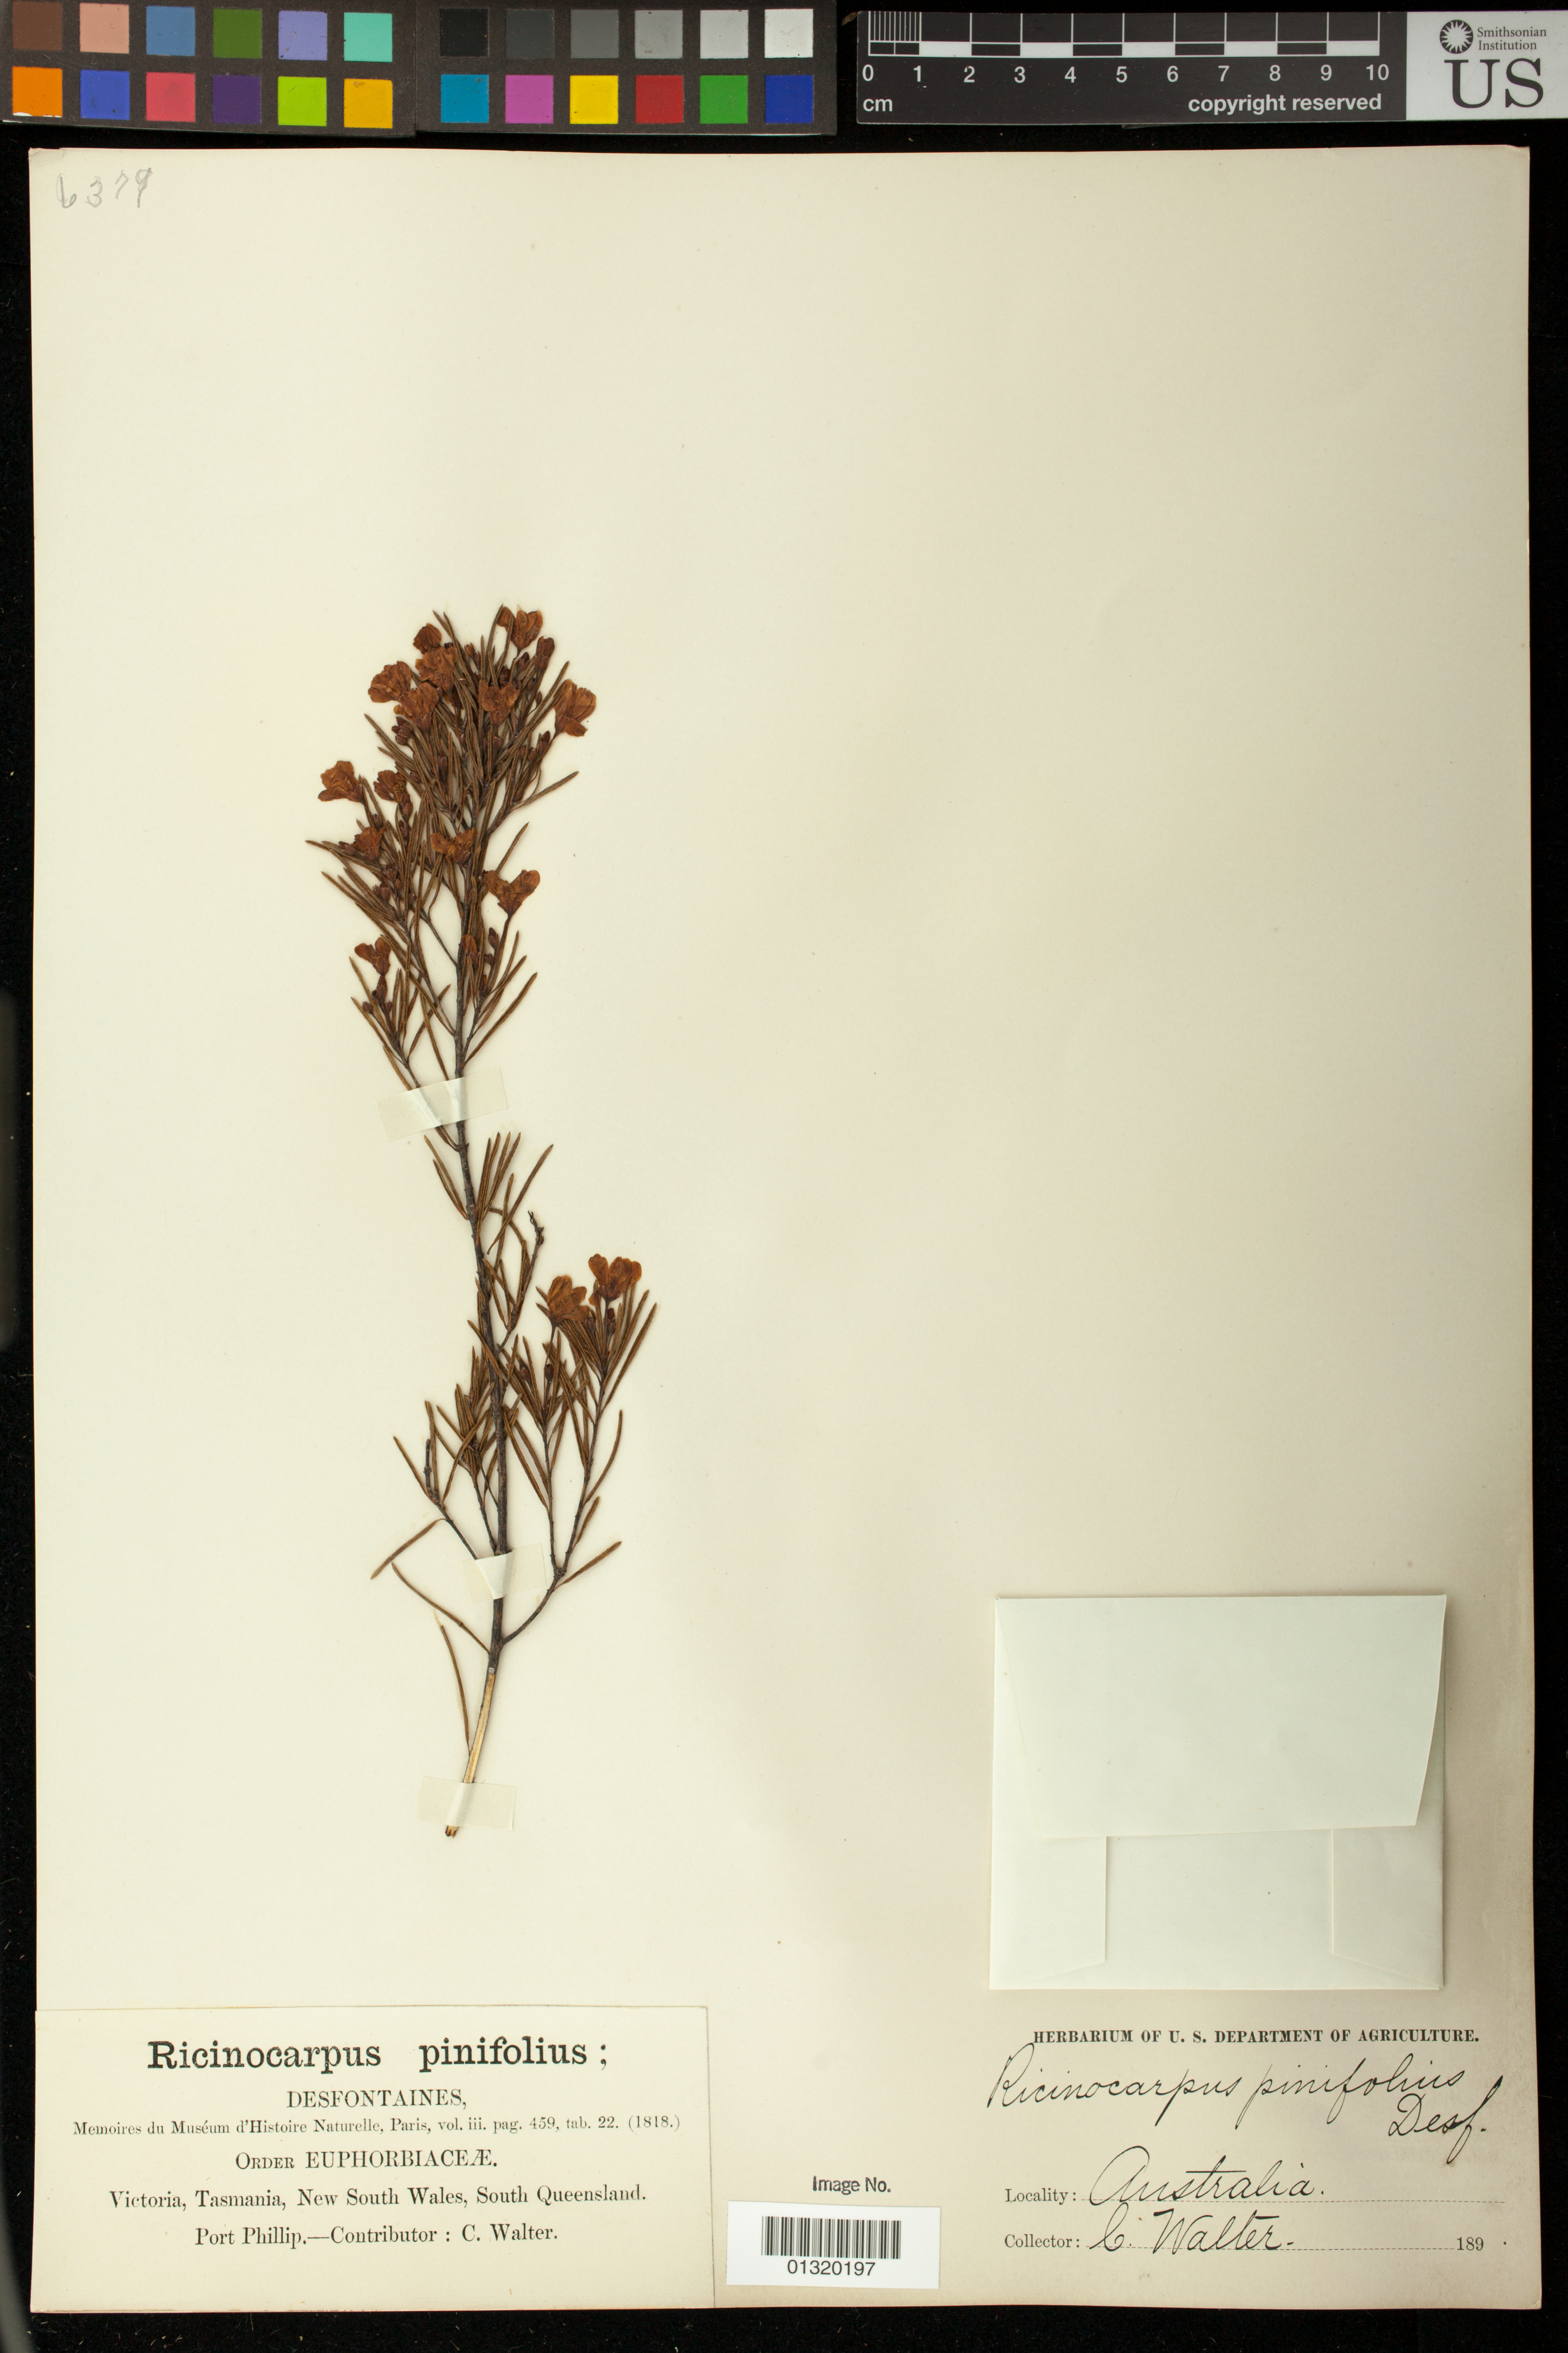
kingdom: Plantae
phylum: Tracheophyta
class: Magnoliopsida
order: Malpighiales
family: Euphorbiaceae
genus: Ricinocarpos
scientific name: Ricinocarpos pinifolius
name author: Desf.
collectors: C. Walter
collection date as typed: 189-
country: Australia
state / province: Victoria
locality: Port Phillip